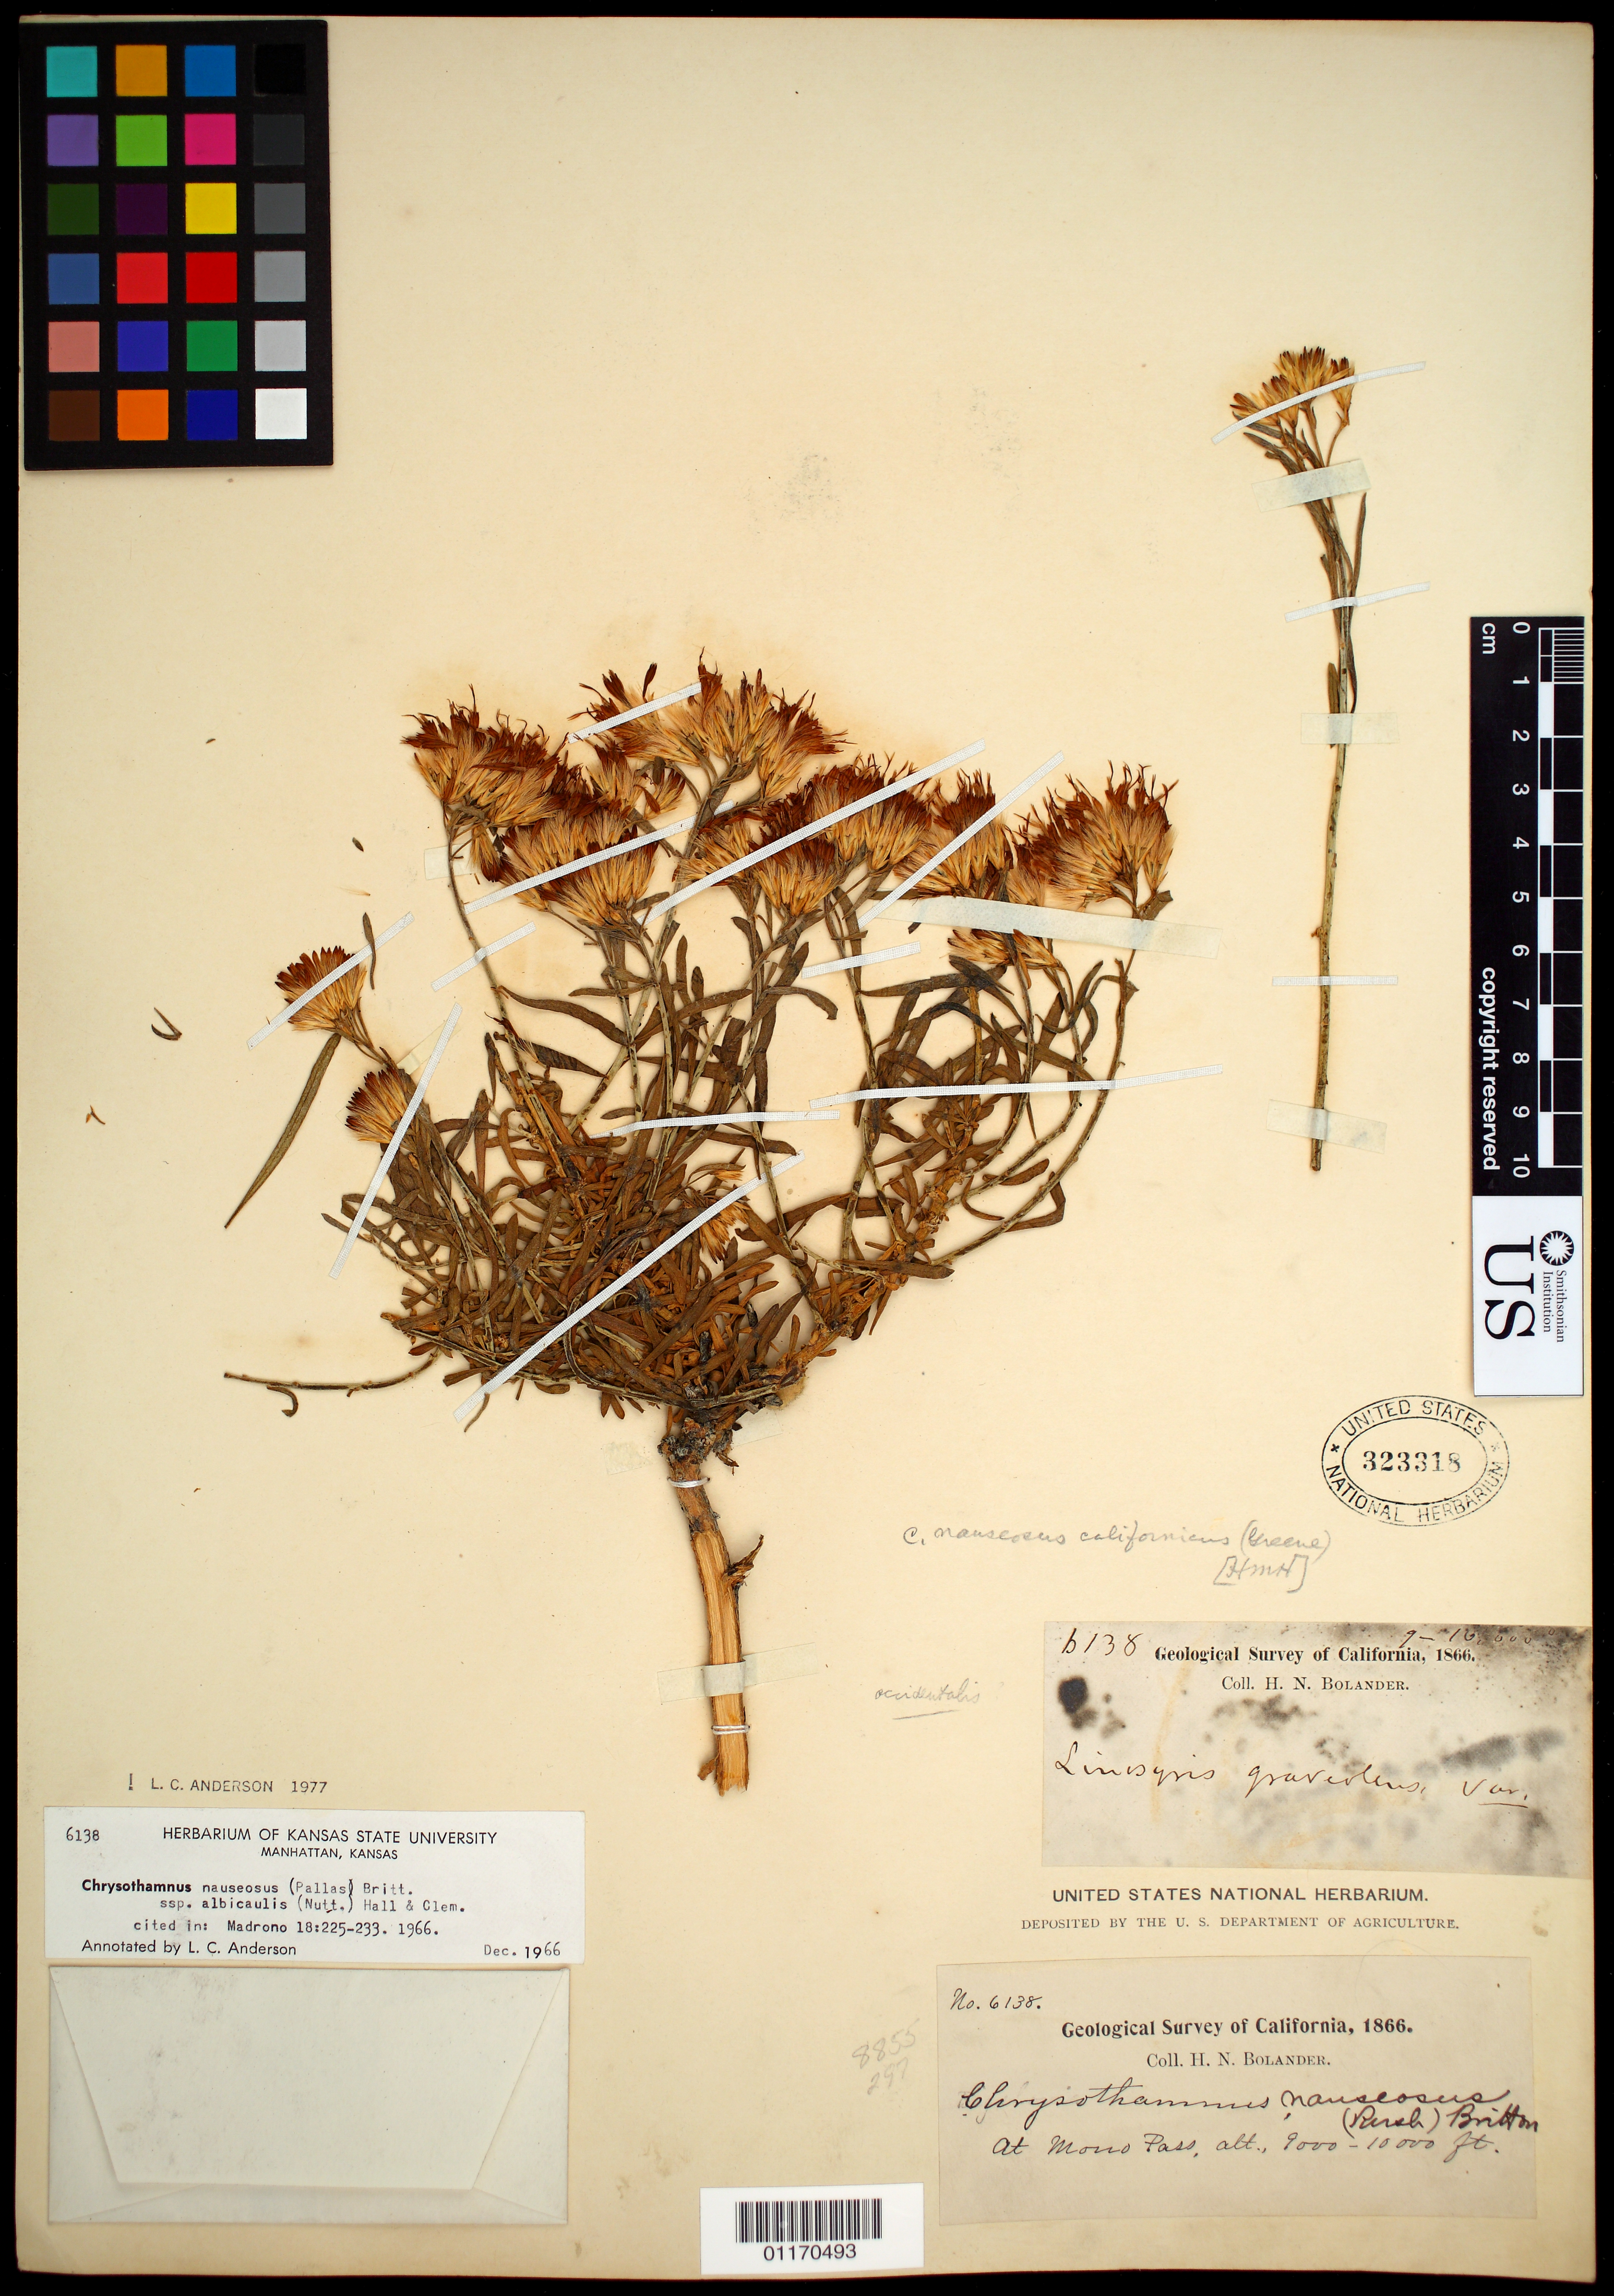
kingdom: Plantae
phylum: Tracheophyta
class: Magnoliopsida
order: Asterales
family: Asteraceae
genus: Ericameria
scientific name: Ericameria nauseosa var. speciosa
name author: (Nutt.) G.L. Nesom & G.I. Baird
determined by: Urbatsch, Lowell E., Curator (LSU), Louisiana State University (UNITED STATES)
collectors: H. Bolander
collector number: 6138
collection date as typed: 1866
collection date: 1866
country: United States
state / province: California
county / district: Mono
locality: at Mono Pass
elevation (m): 2743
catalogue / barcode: US 323318